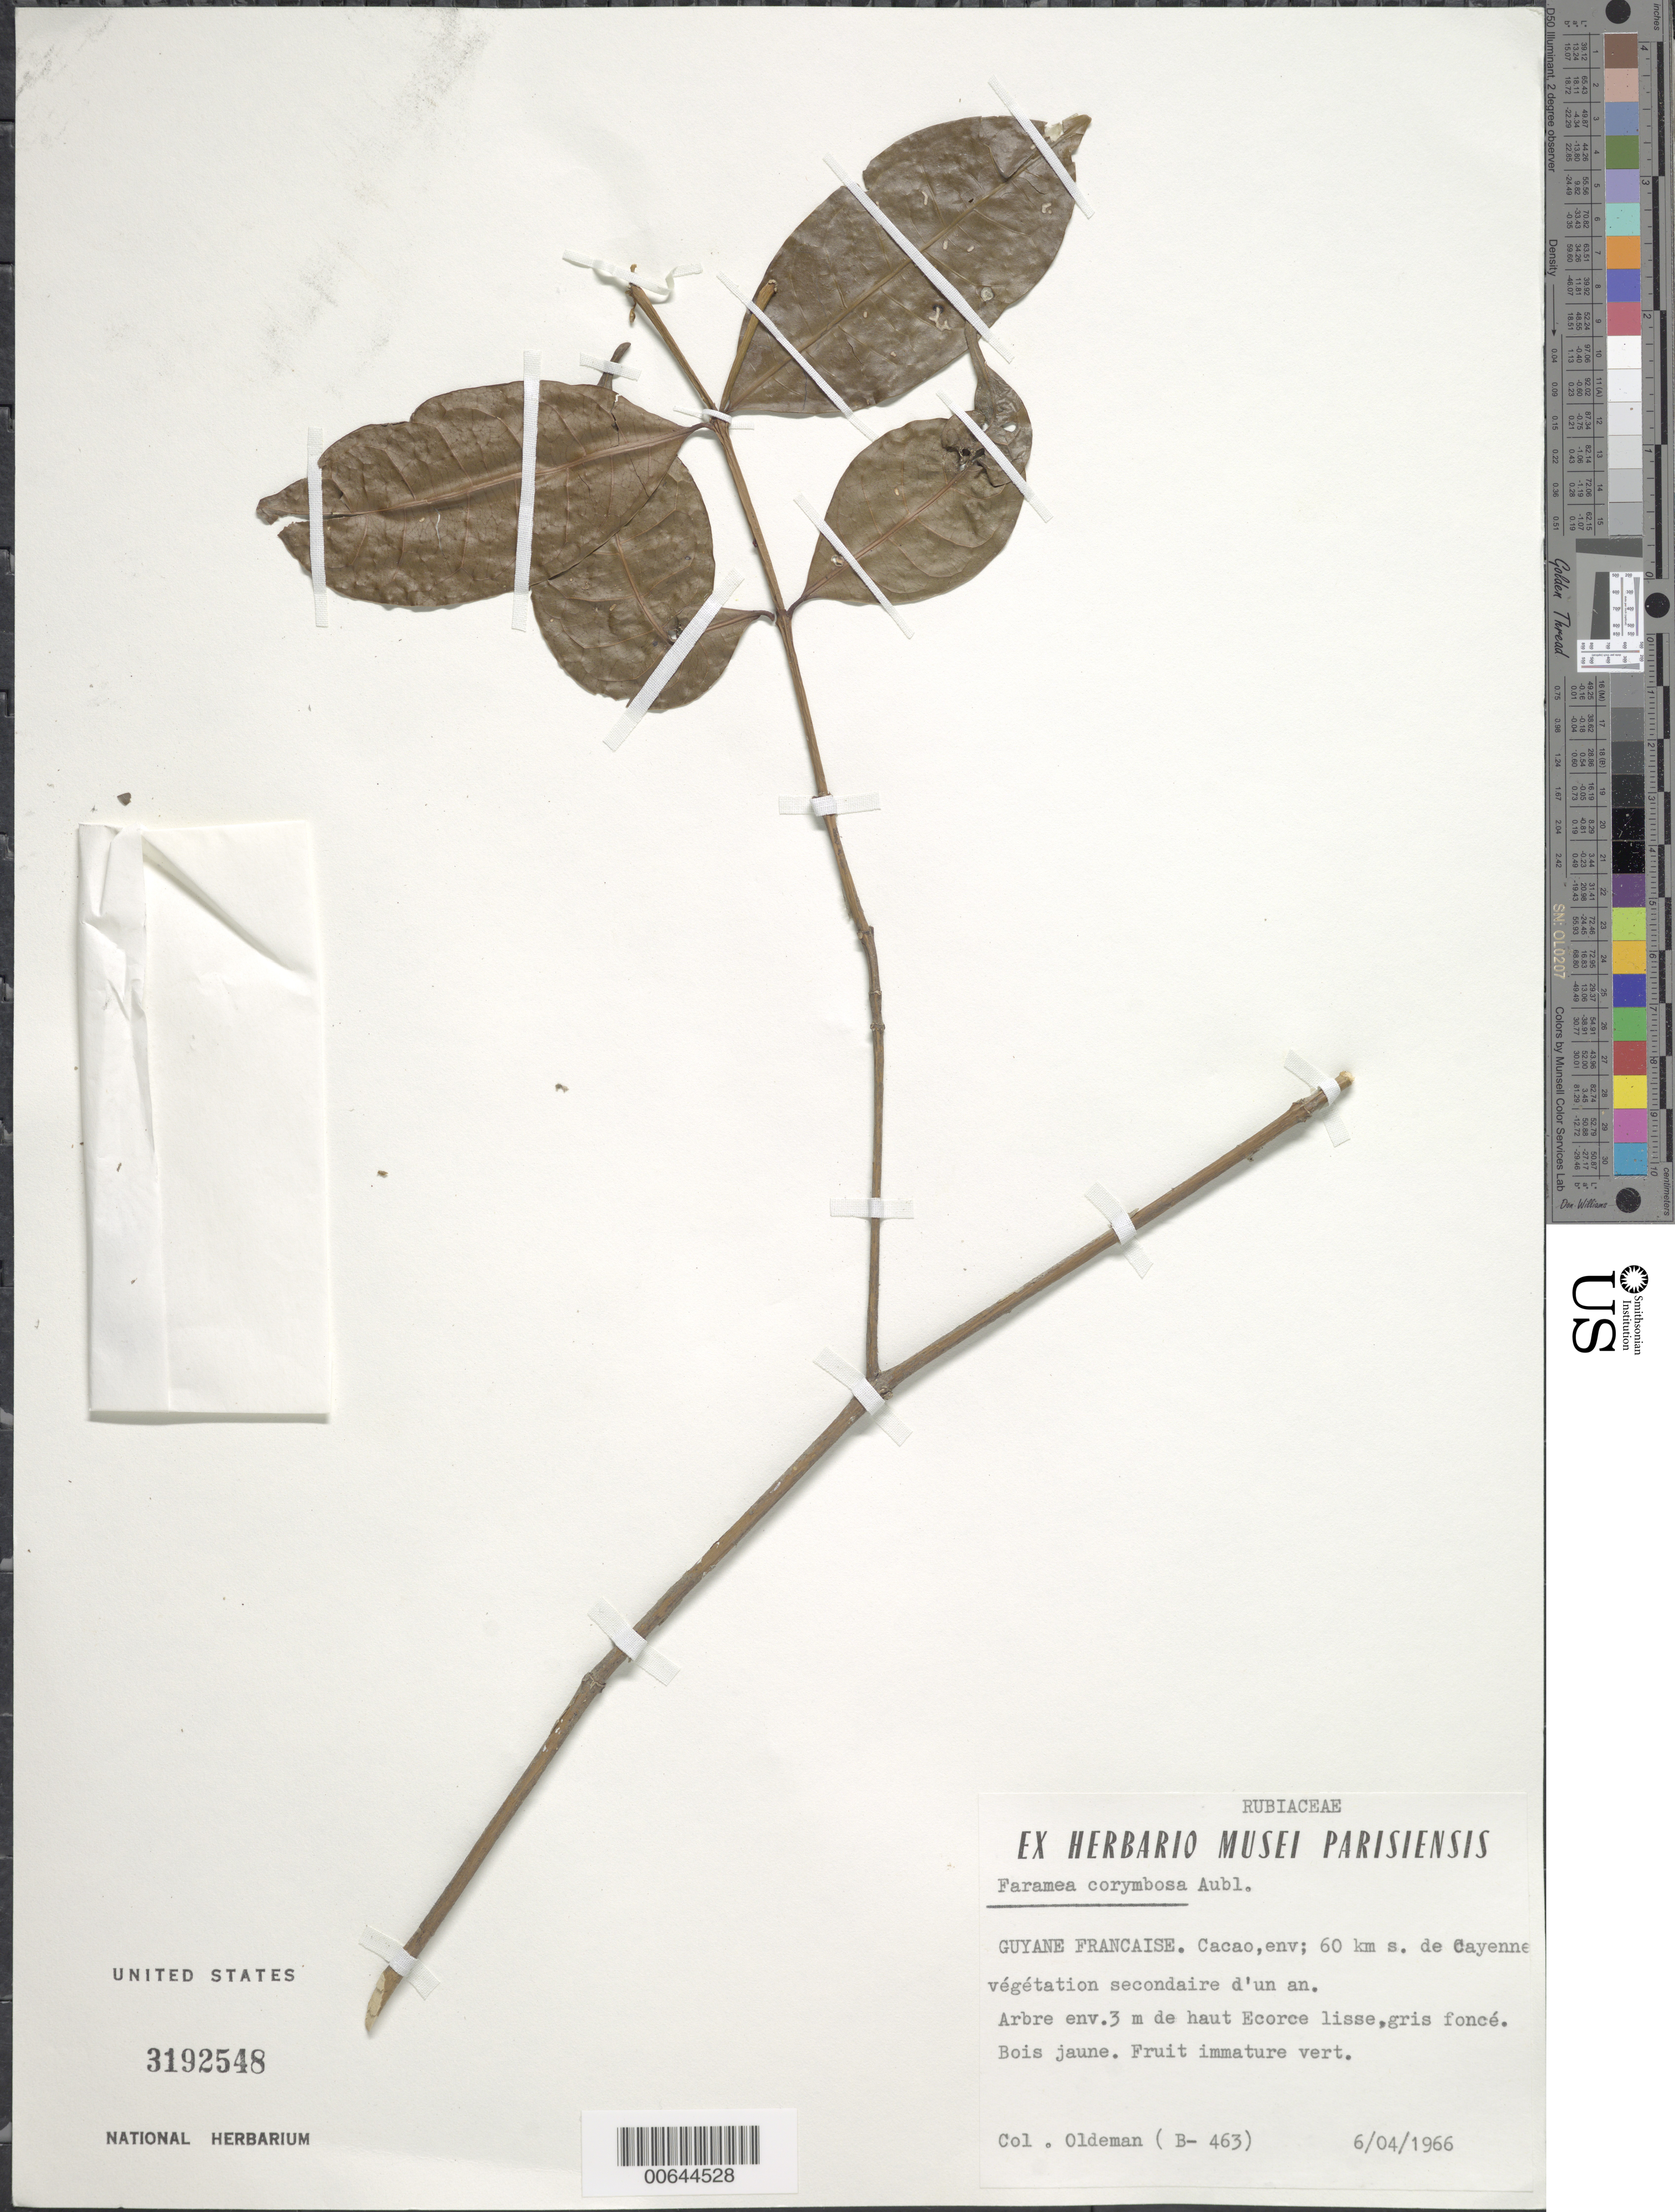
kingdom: Plantae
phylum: Tracheophyta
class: Magnoliopsida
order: Gentianales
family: Rubiaceae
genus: Faramea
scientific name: Faramea corymbosa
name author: Aubl.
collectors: R. Oldeman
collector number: B 463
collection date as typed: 6-Apr-66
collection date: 1966-04-06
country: French Guiana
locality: Cacao Village, env. 60 km S de Cayenne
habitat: Vegetation secondaire d'un an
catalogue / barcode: US 3192548